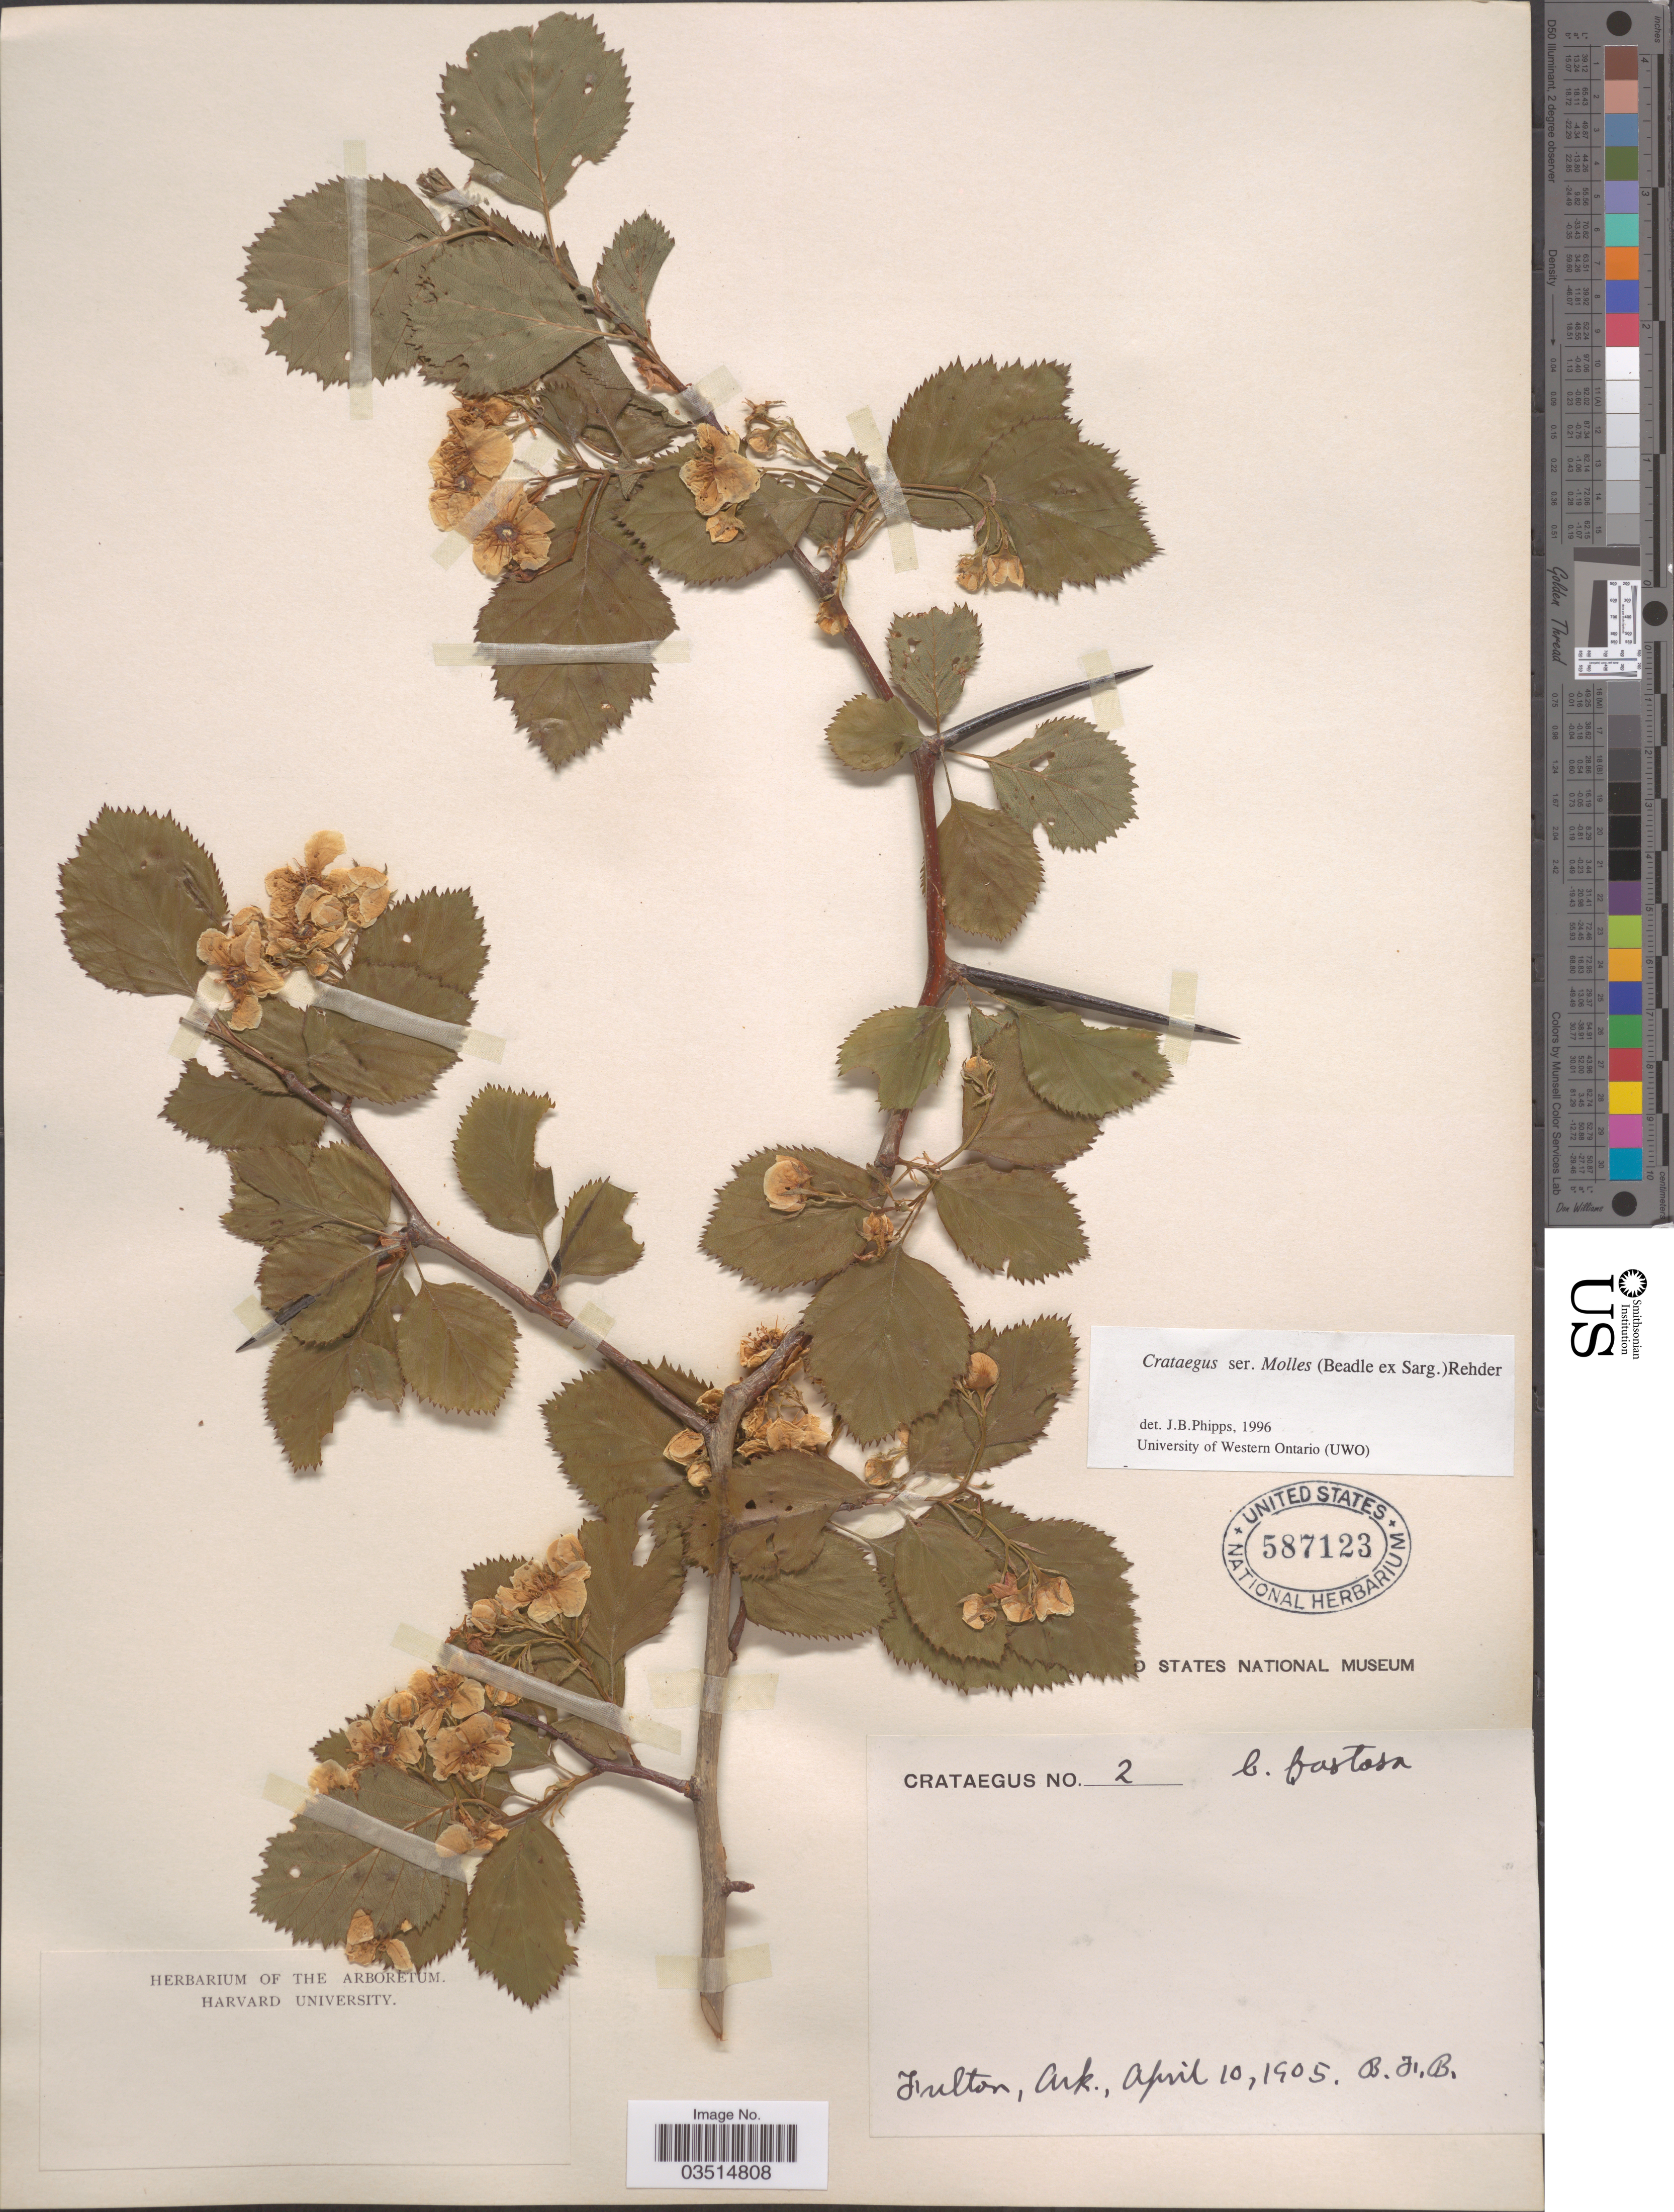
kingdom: Plantae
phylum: Tracheophyta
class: Magnoliopsida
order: Rosales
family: Rosaceae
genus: Crataegus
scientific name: Crataegus fastosa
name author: Sarg.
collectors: B. F. B.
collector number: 2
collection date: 1905-04-10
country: United States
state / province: Arkansas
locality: Fulton.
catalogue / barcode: US 587123